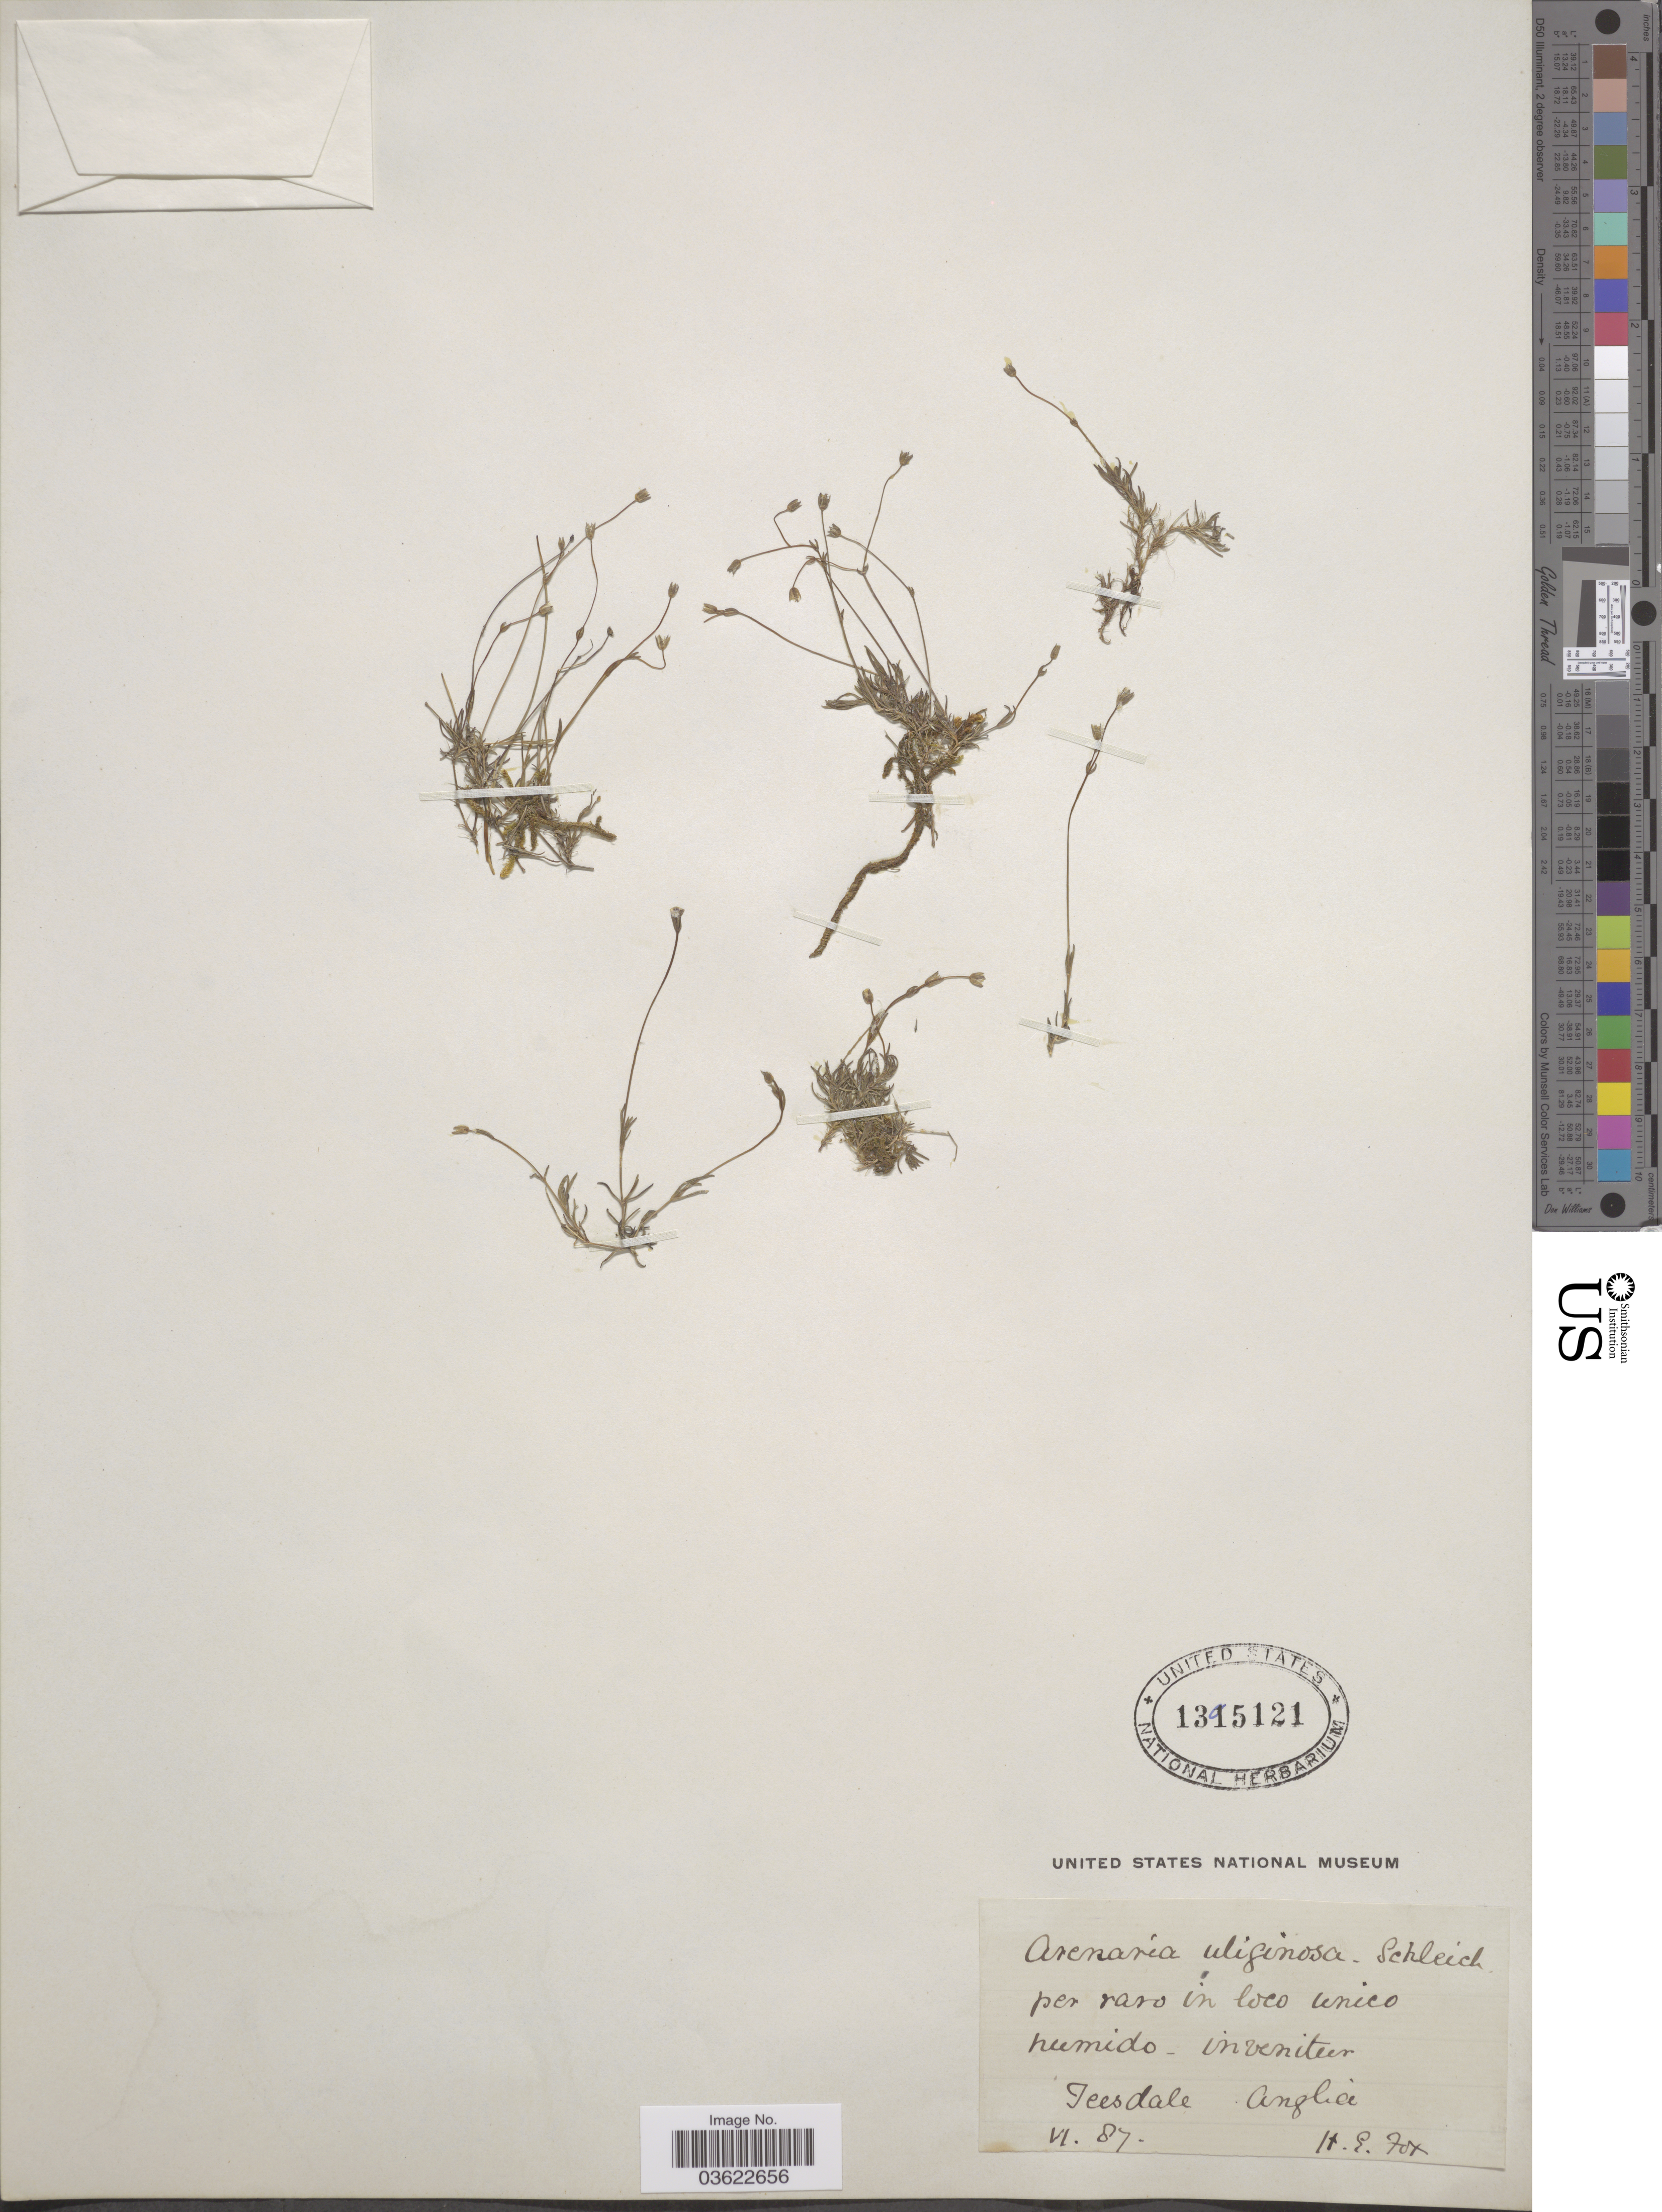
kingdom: Plantae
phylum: Tracheophyta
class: Magnoliopsida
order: Caryophyllales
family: Caryophyllaceae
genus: Arenaria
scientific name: Arenaria uliginosa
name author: Schleich. ex Lam. & DC.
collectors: H. Fox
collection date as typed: Transcribed d/m/y: /6/87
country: United Kingdom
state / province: England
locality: Teesdale. Anglia.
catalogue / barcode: US 1395121